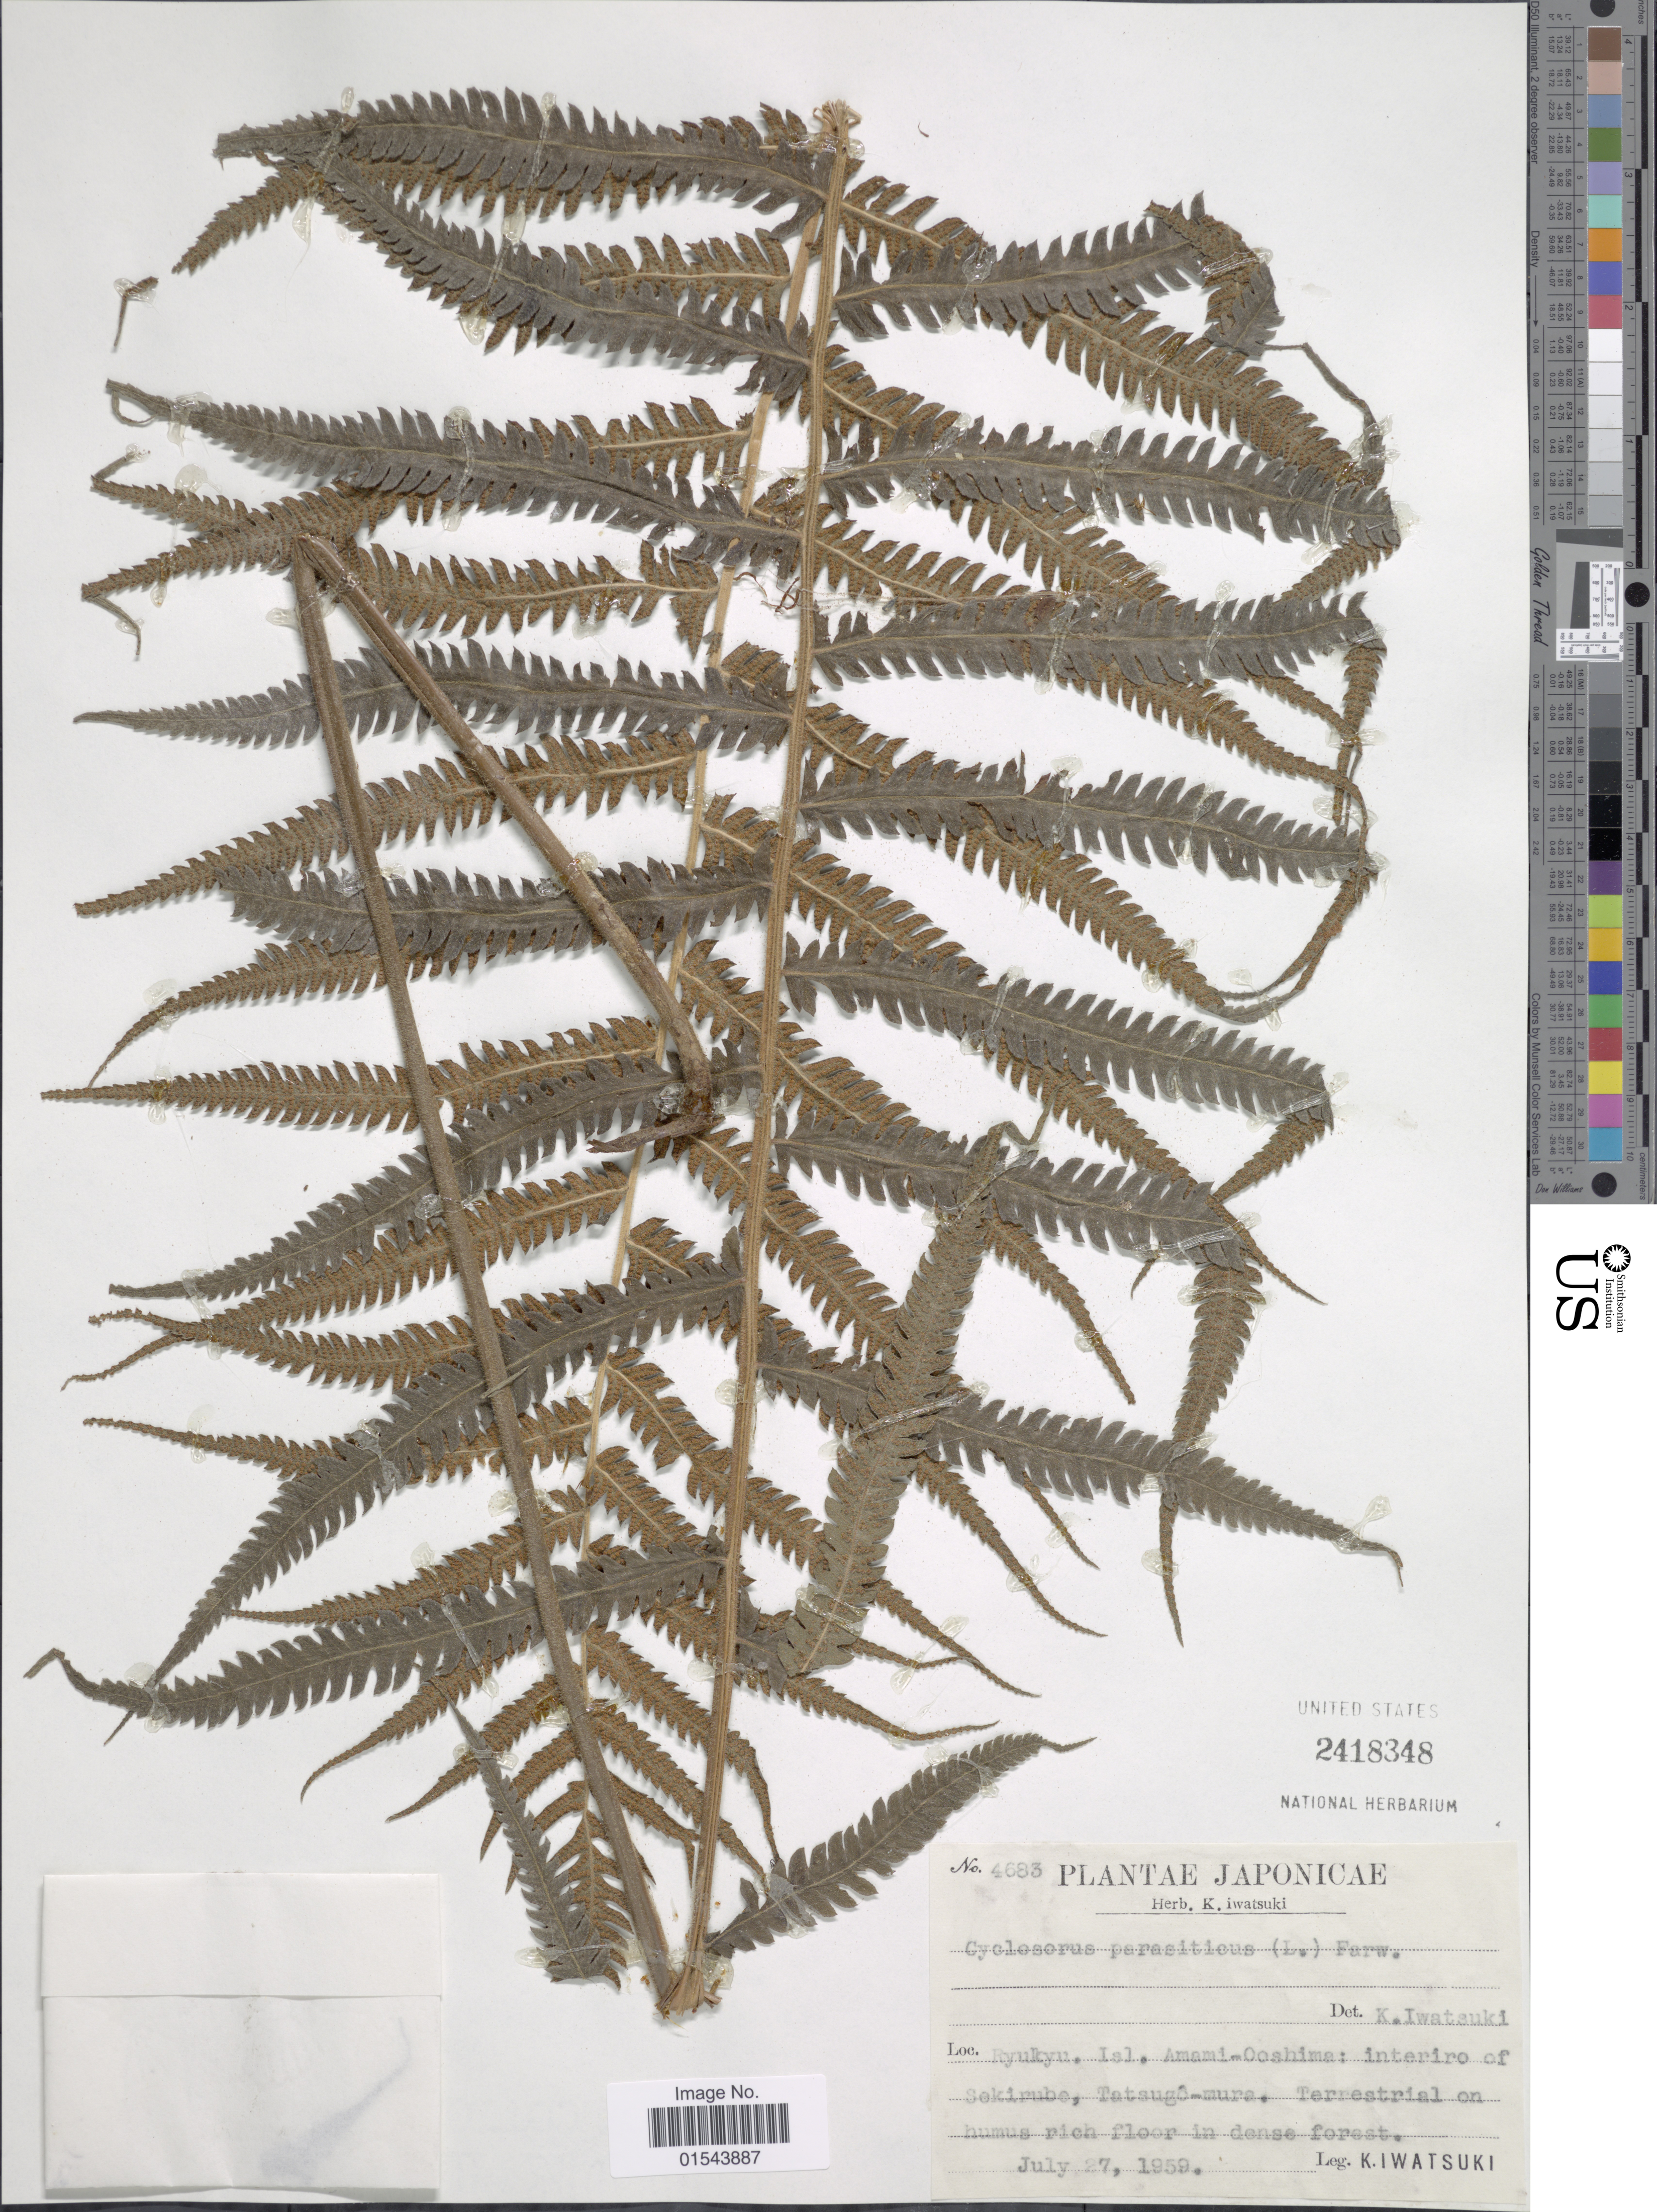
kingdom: Plantae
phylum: Tracheophyta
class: Polypodiopsida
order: Polypodiales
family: Thelypteridaceae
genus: Christella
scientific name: Christella parasitica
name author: (L.) H. Lév.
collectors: K. Iwatsuki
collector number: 4683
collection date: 1959-07-27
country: Japan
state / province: Okinawa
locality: Ryukuyu. Isl. Amami-Ooshima: interior of Sokirube, Tatsugo-muro,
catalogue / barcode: US 2418348